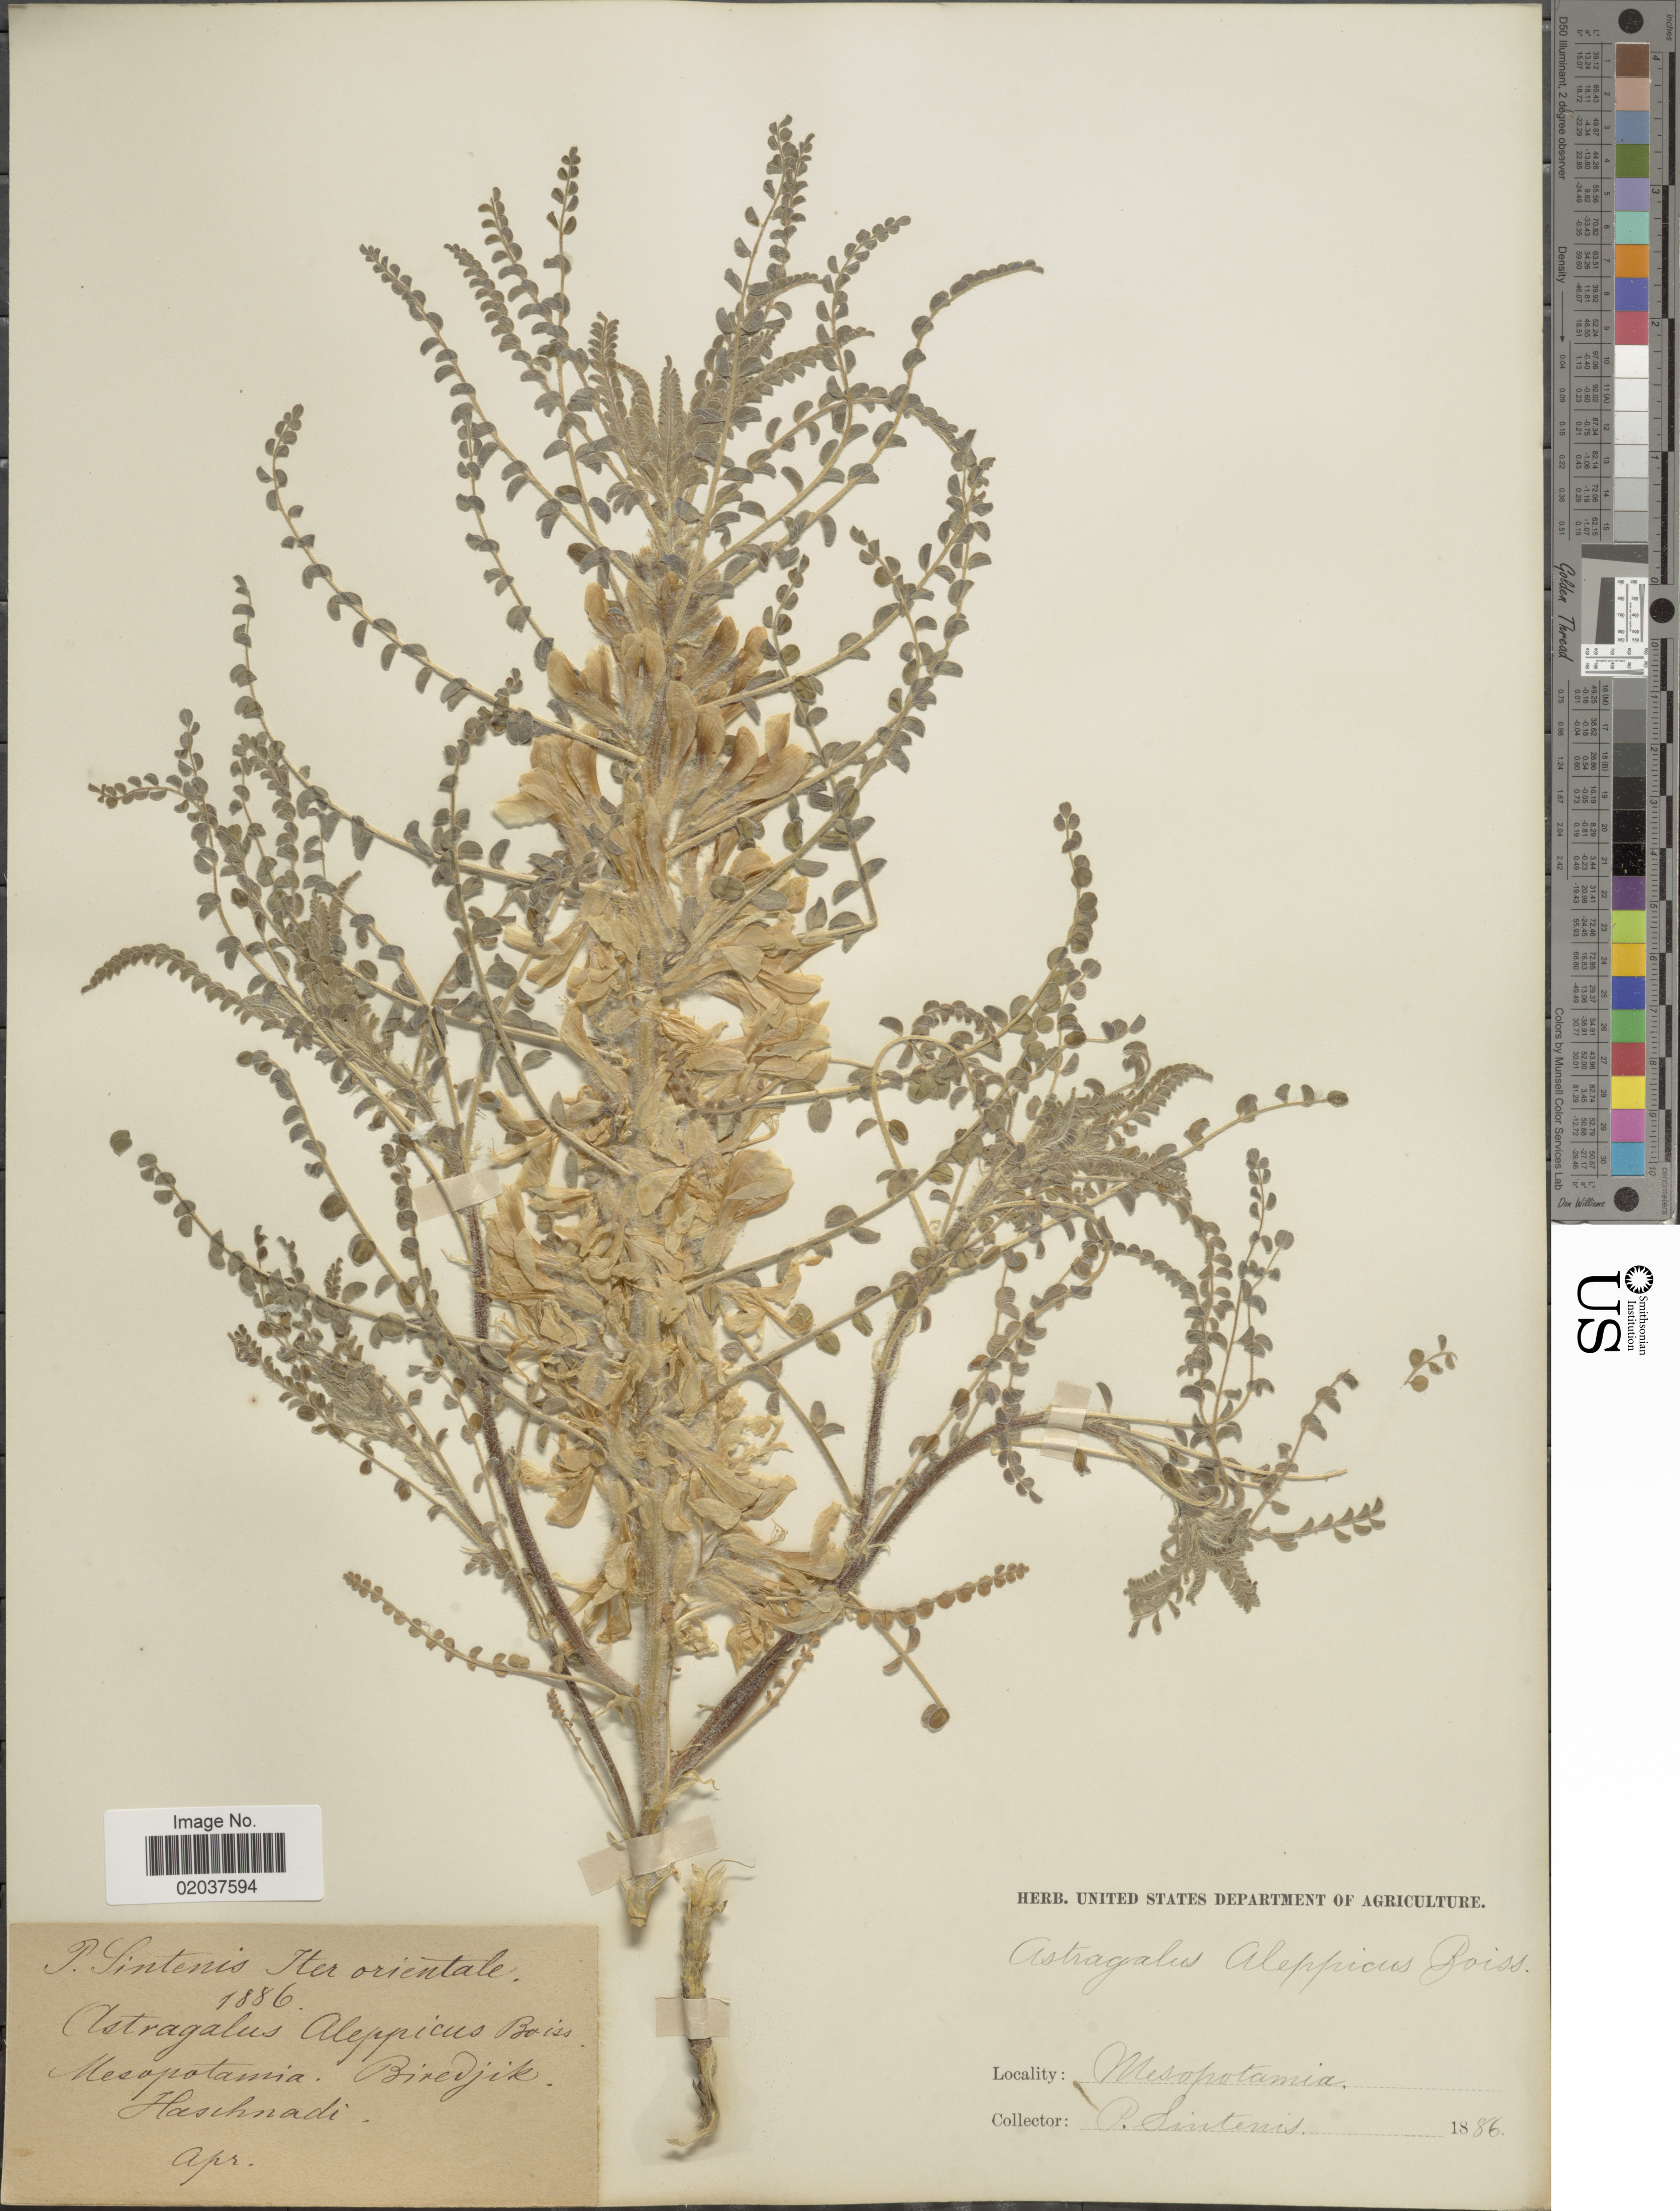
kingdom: Plantae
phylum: Tracheophyta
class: Magnoliopsida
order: Fabales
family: Fabaceae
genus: Astragalus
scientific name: Astragalus aleppicus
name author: Boiss.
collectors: P. Sintenis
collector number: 184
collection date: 1888-04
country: Turkey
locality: Mesopotamia, Biredjik Haschnadi.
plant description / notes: This collection is part of Paul Sintenis' “Iter Orientale 1888” trip, and the collection number is 184.